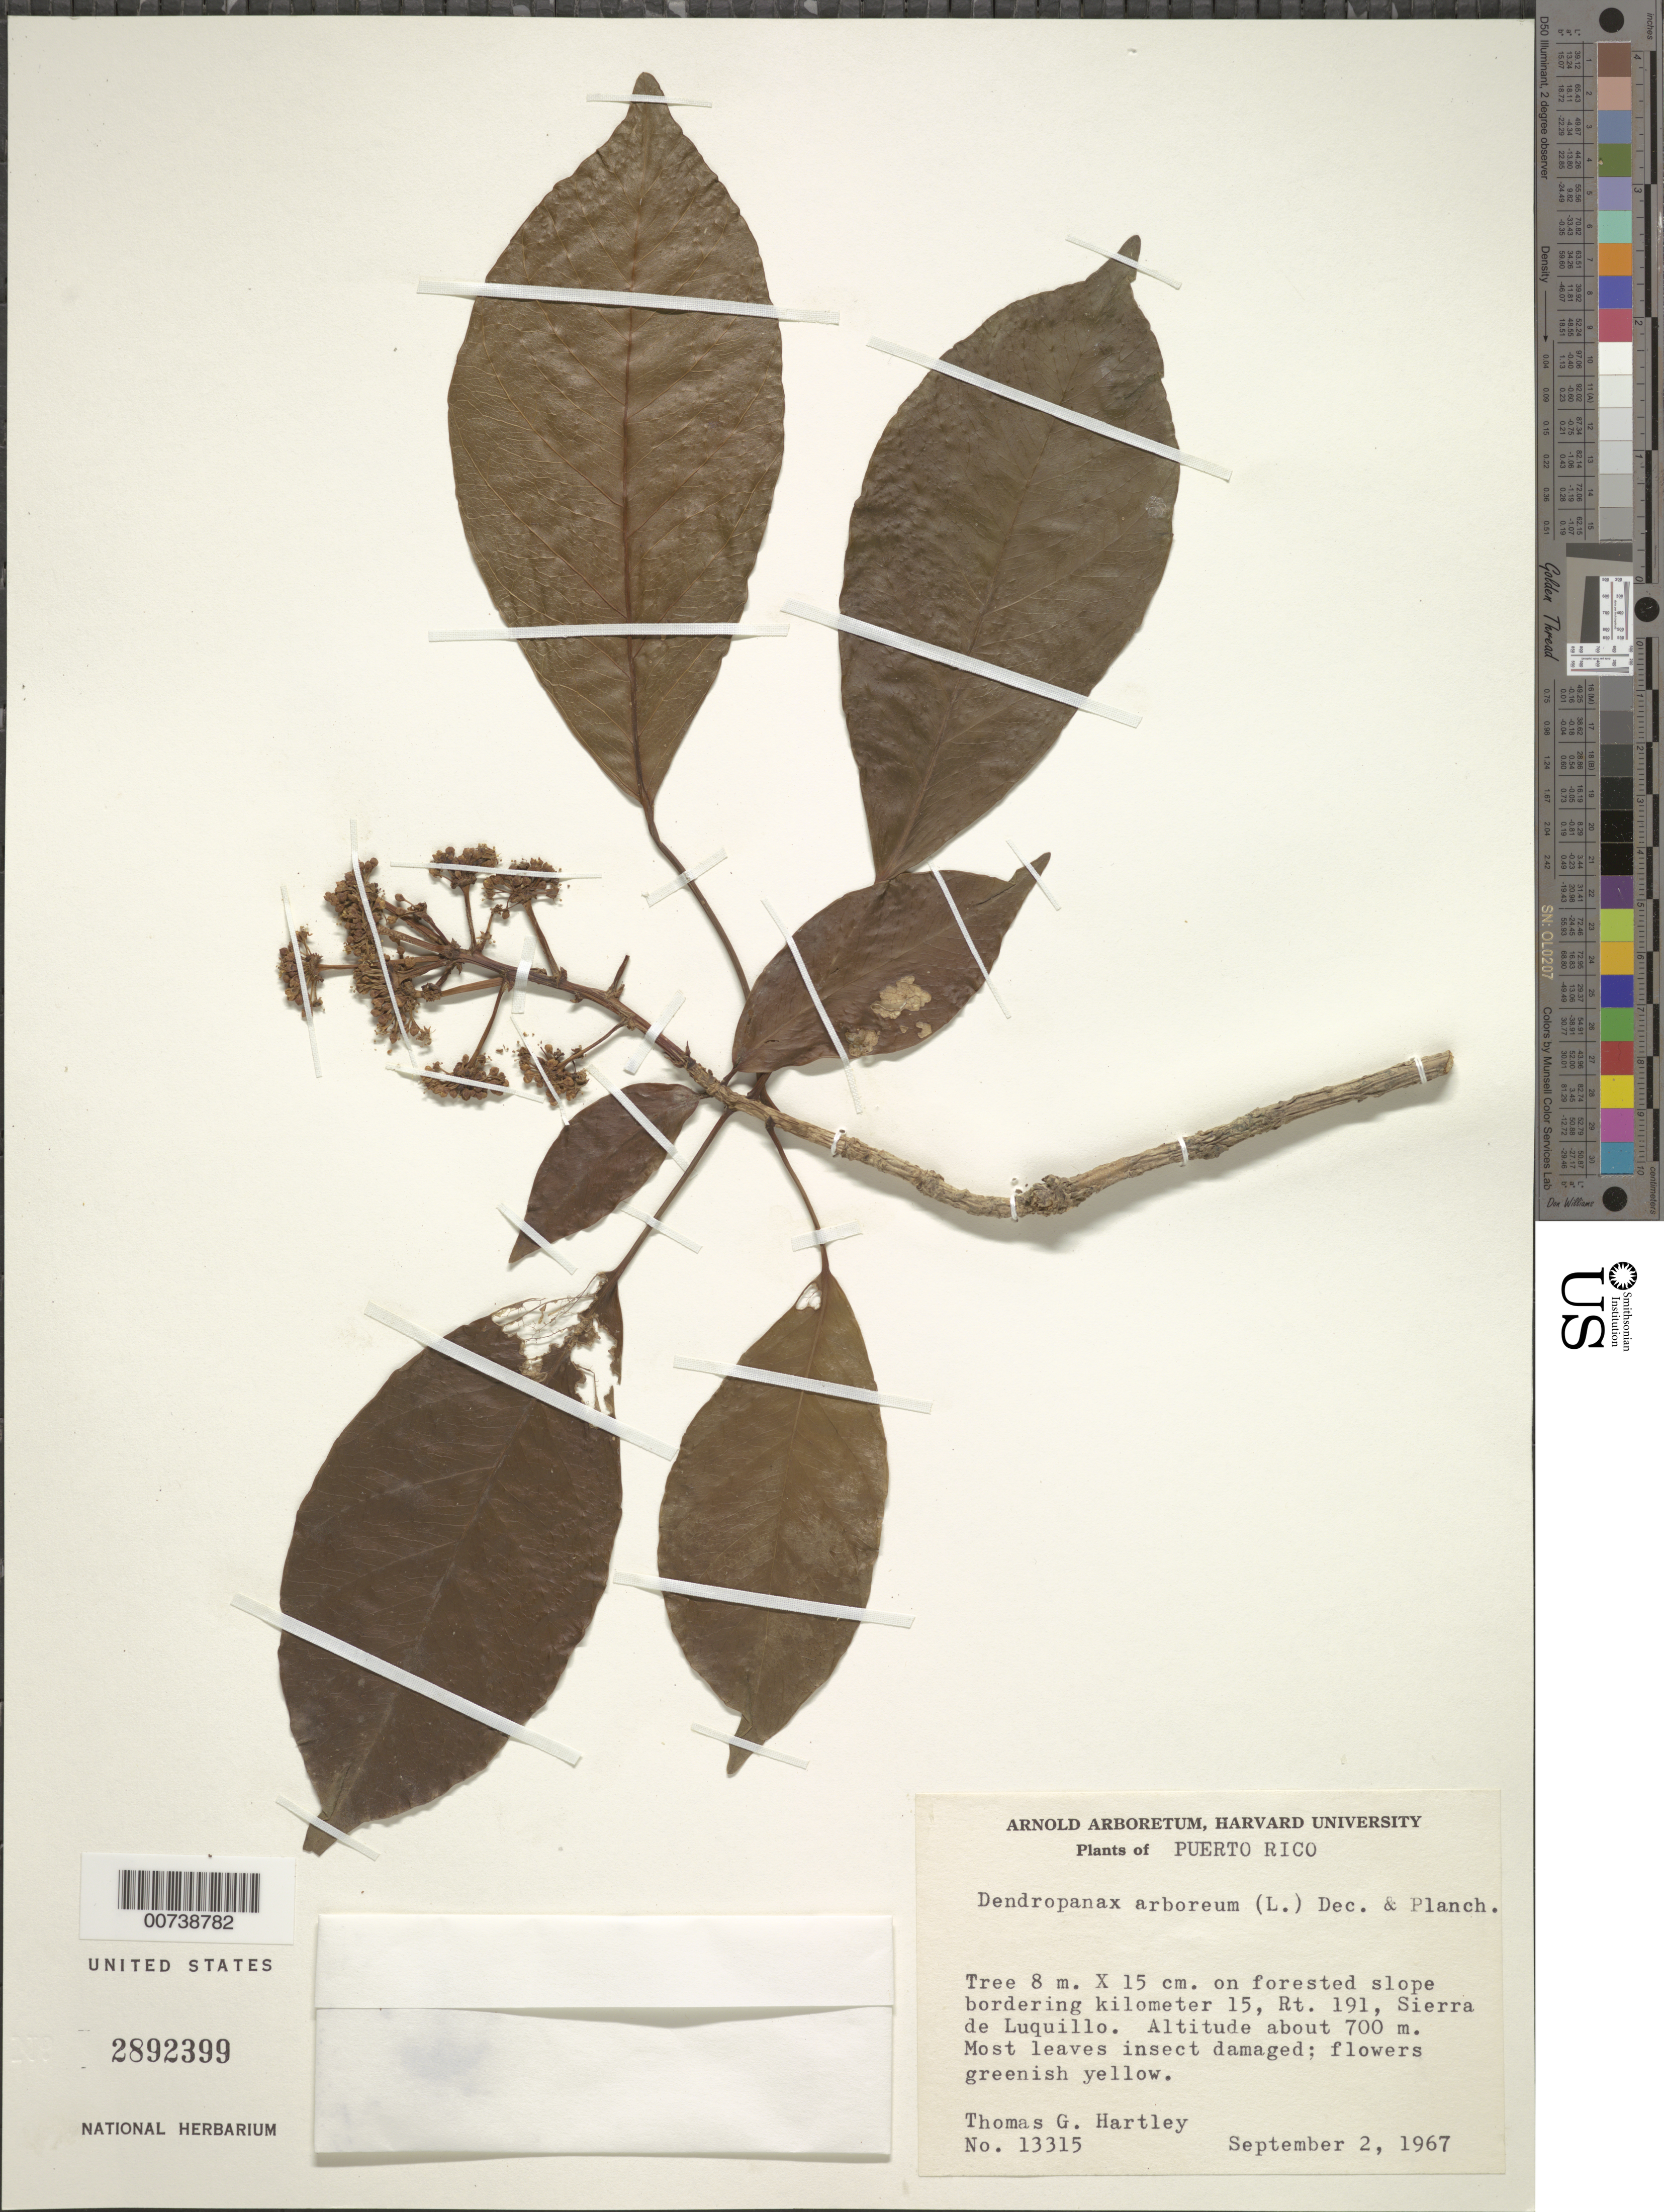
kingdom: Plantae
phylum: Tracheophyta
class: Magnoliopsida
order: Apiales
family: Araliaceae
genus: Dendropanax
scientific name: Dendropanax arboreus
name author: (L.) Decne. & Planch.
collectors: T. G. Hartley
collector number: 13315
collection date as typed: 02 Sep 1967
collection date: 1967-09-02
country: Puerto Rico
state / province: Luquillo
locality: Bordering km 15, Rt 191, Sierra de Luquillo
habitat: On forested slope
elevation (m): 700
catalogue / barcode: US 2892399